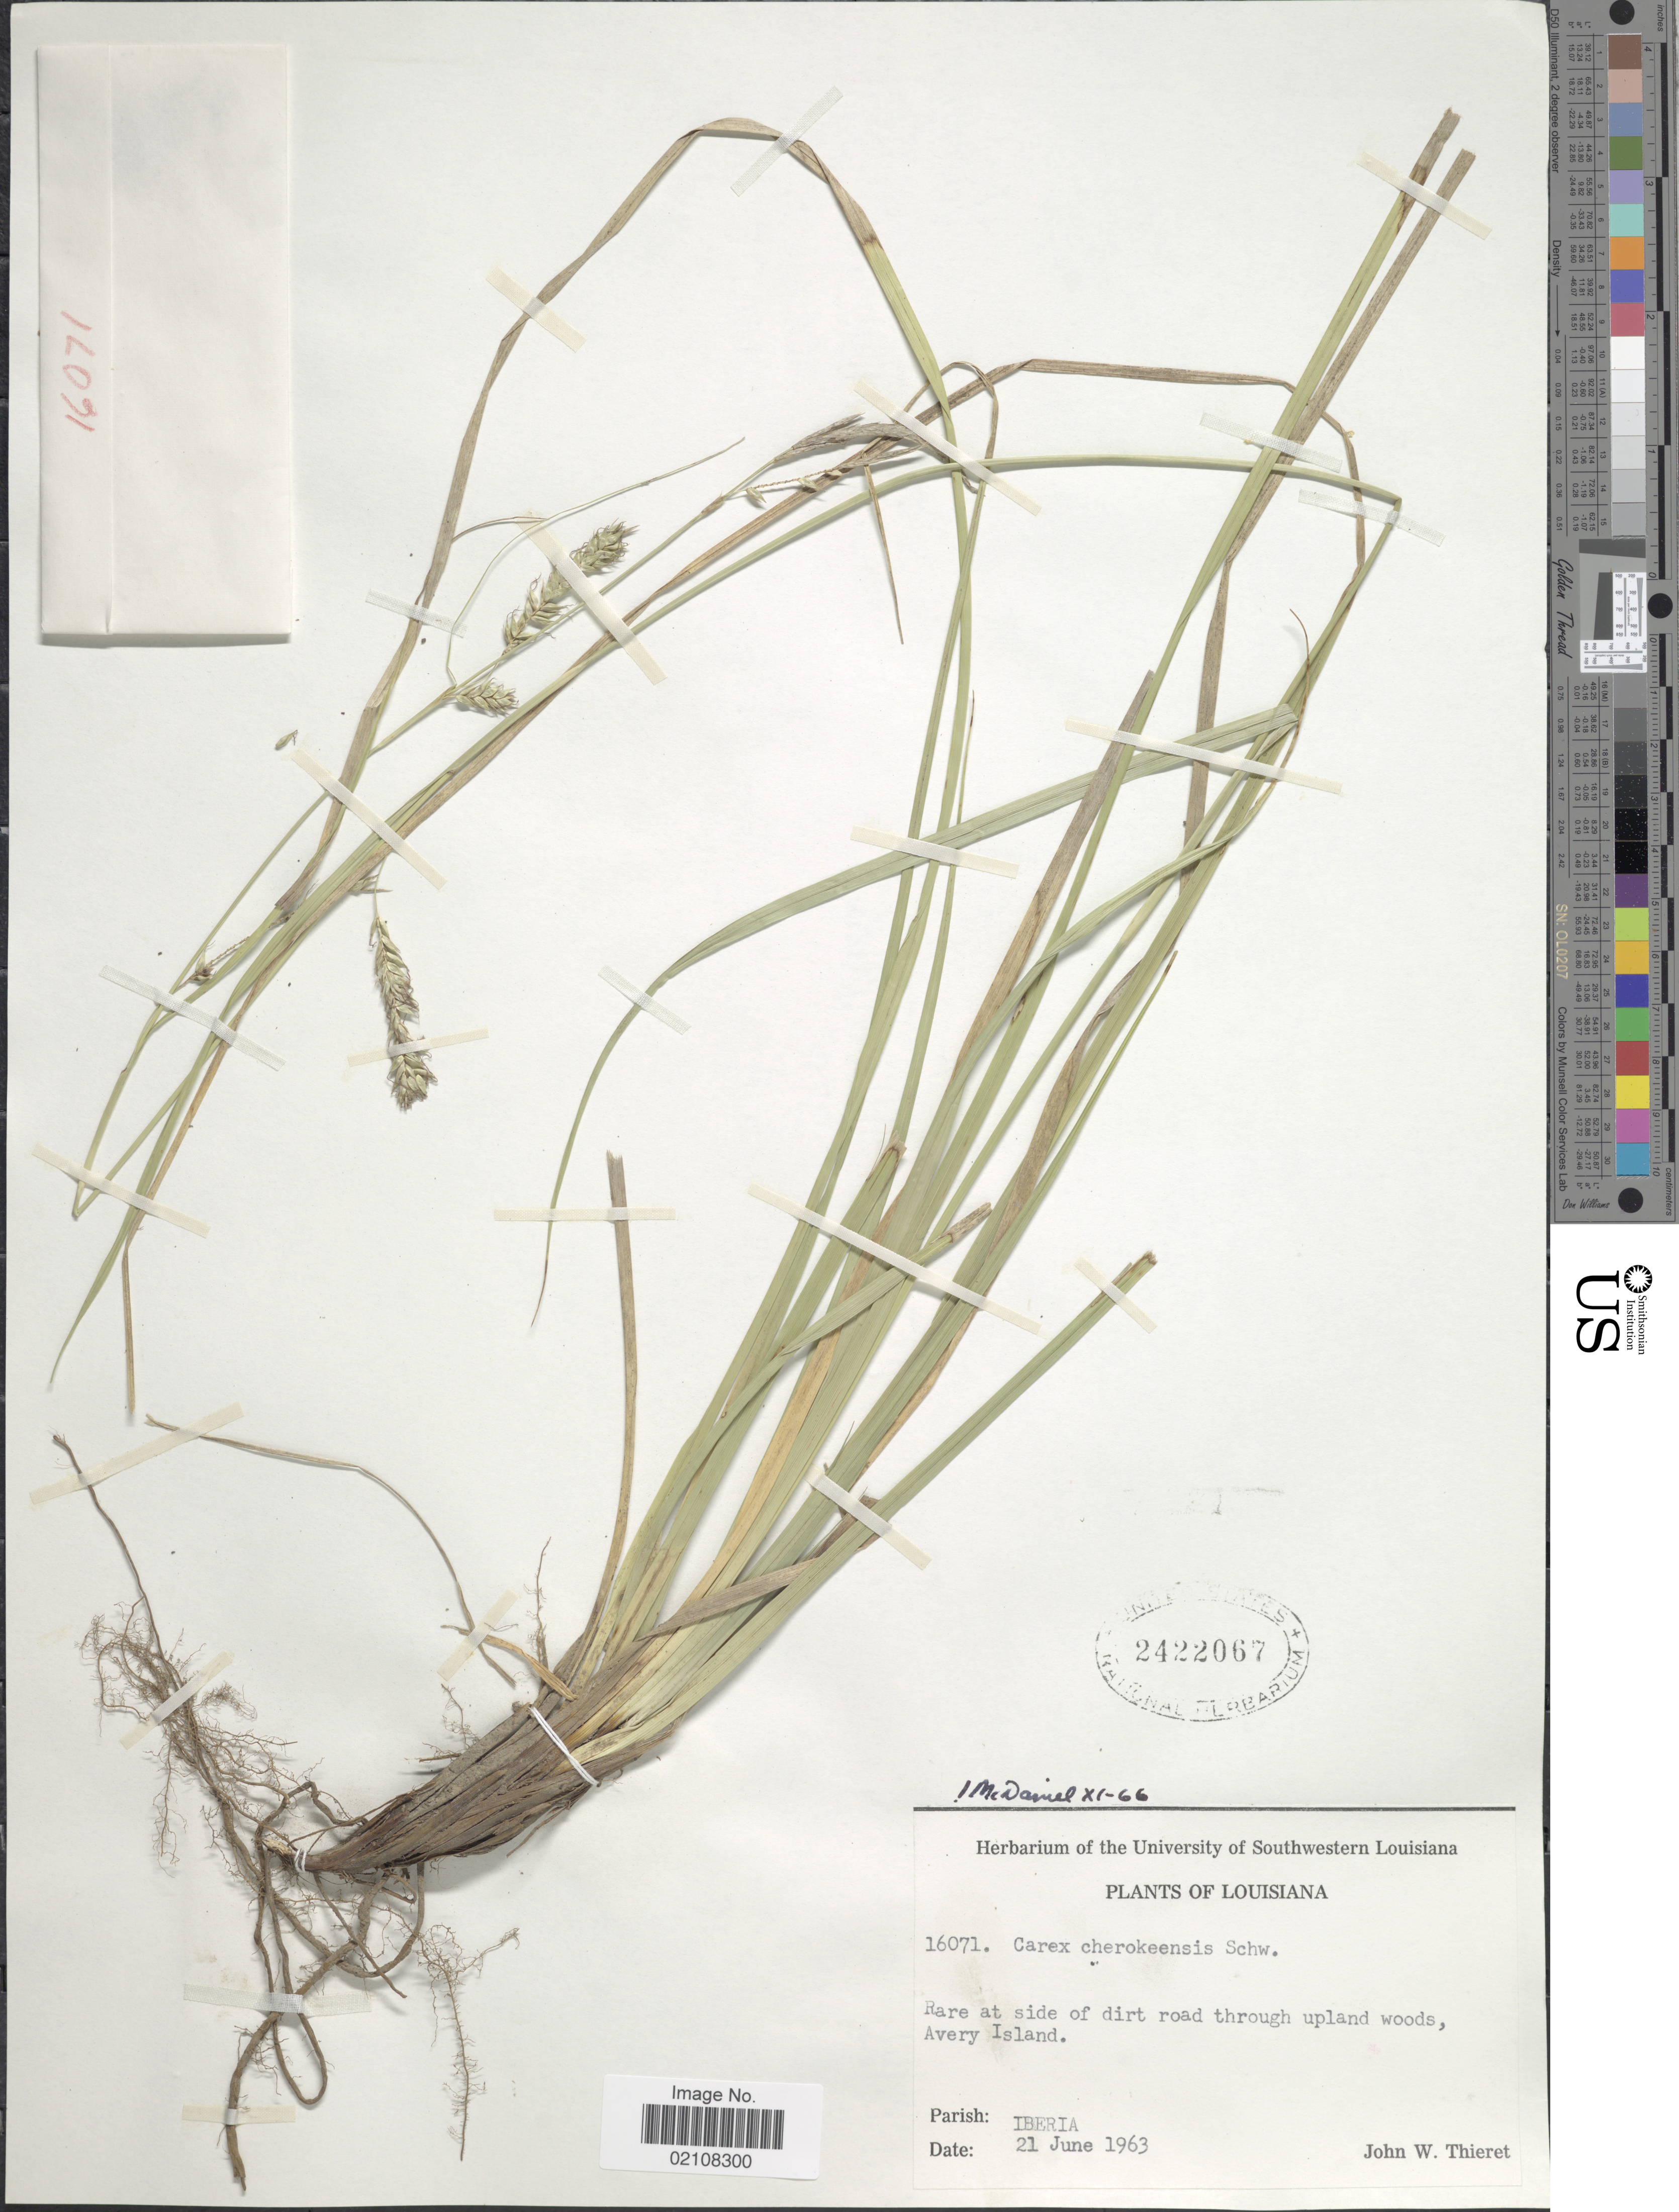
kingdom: Plantae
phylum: Tracheophyta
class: Liliopsida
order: Poales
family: Cyperaceae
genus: Carex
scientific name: Carex cherokeensis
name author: Schwein.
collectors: J. W. Thieret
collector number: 16071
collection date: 1963-06-21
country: United States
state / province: Louisiana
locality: Rare at side of dirt road through upland woods, Avery Island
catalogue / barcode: US 2422067